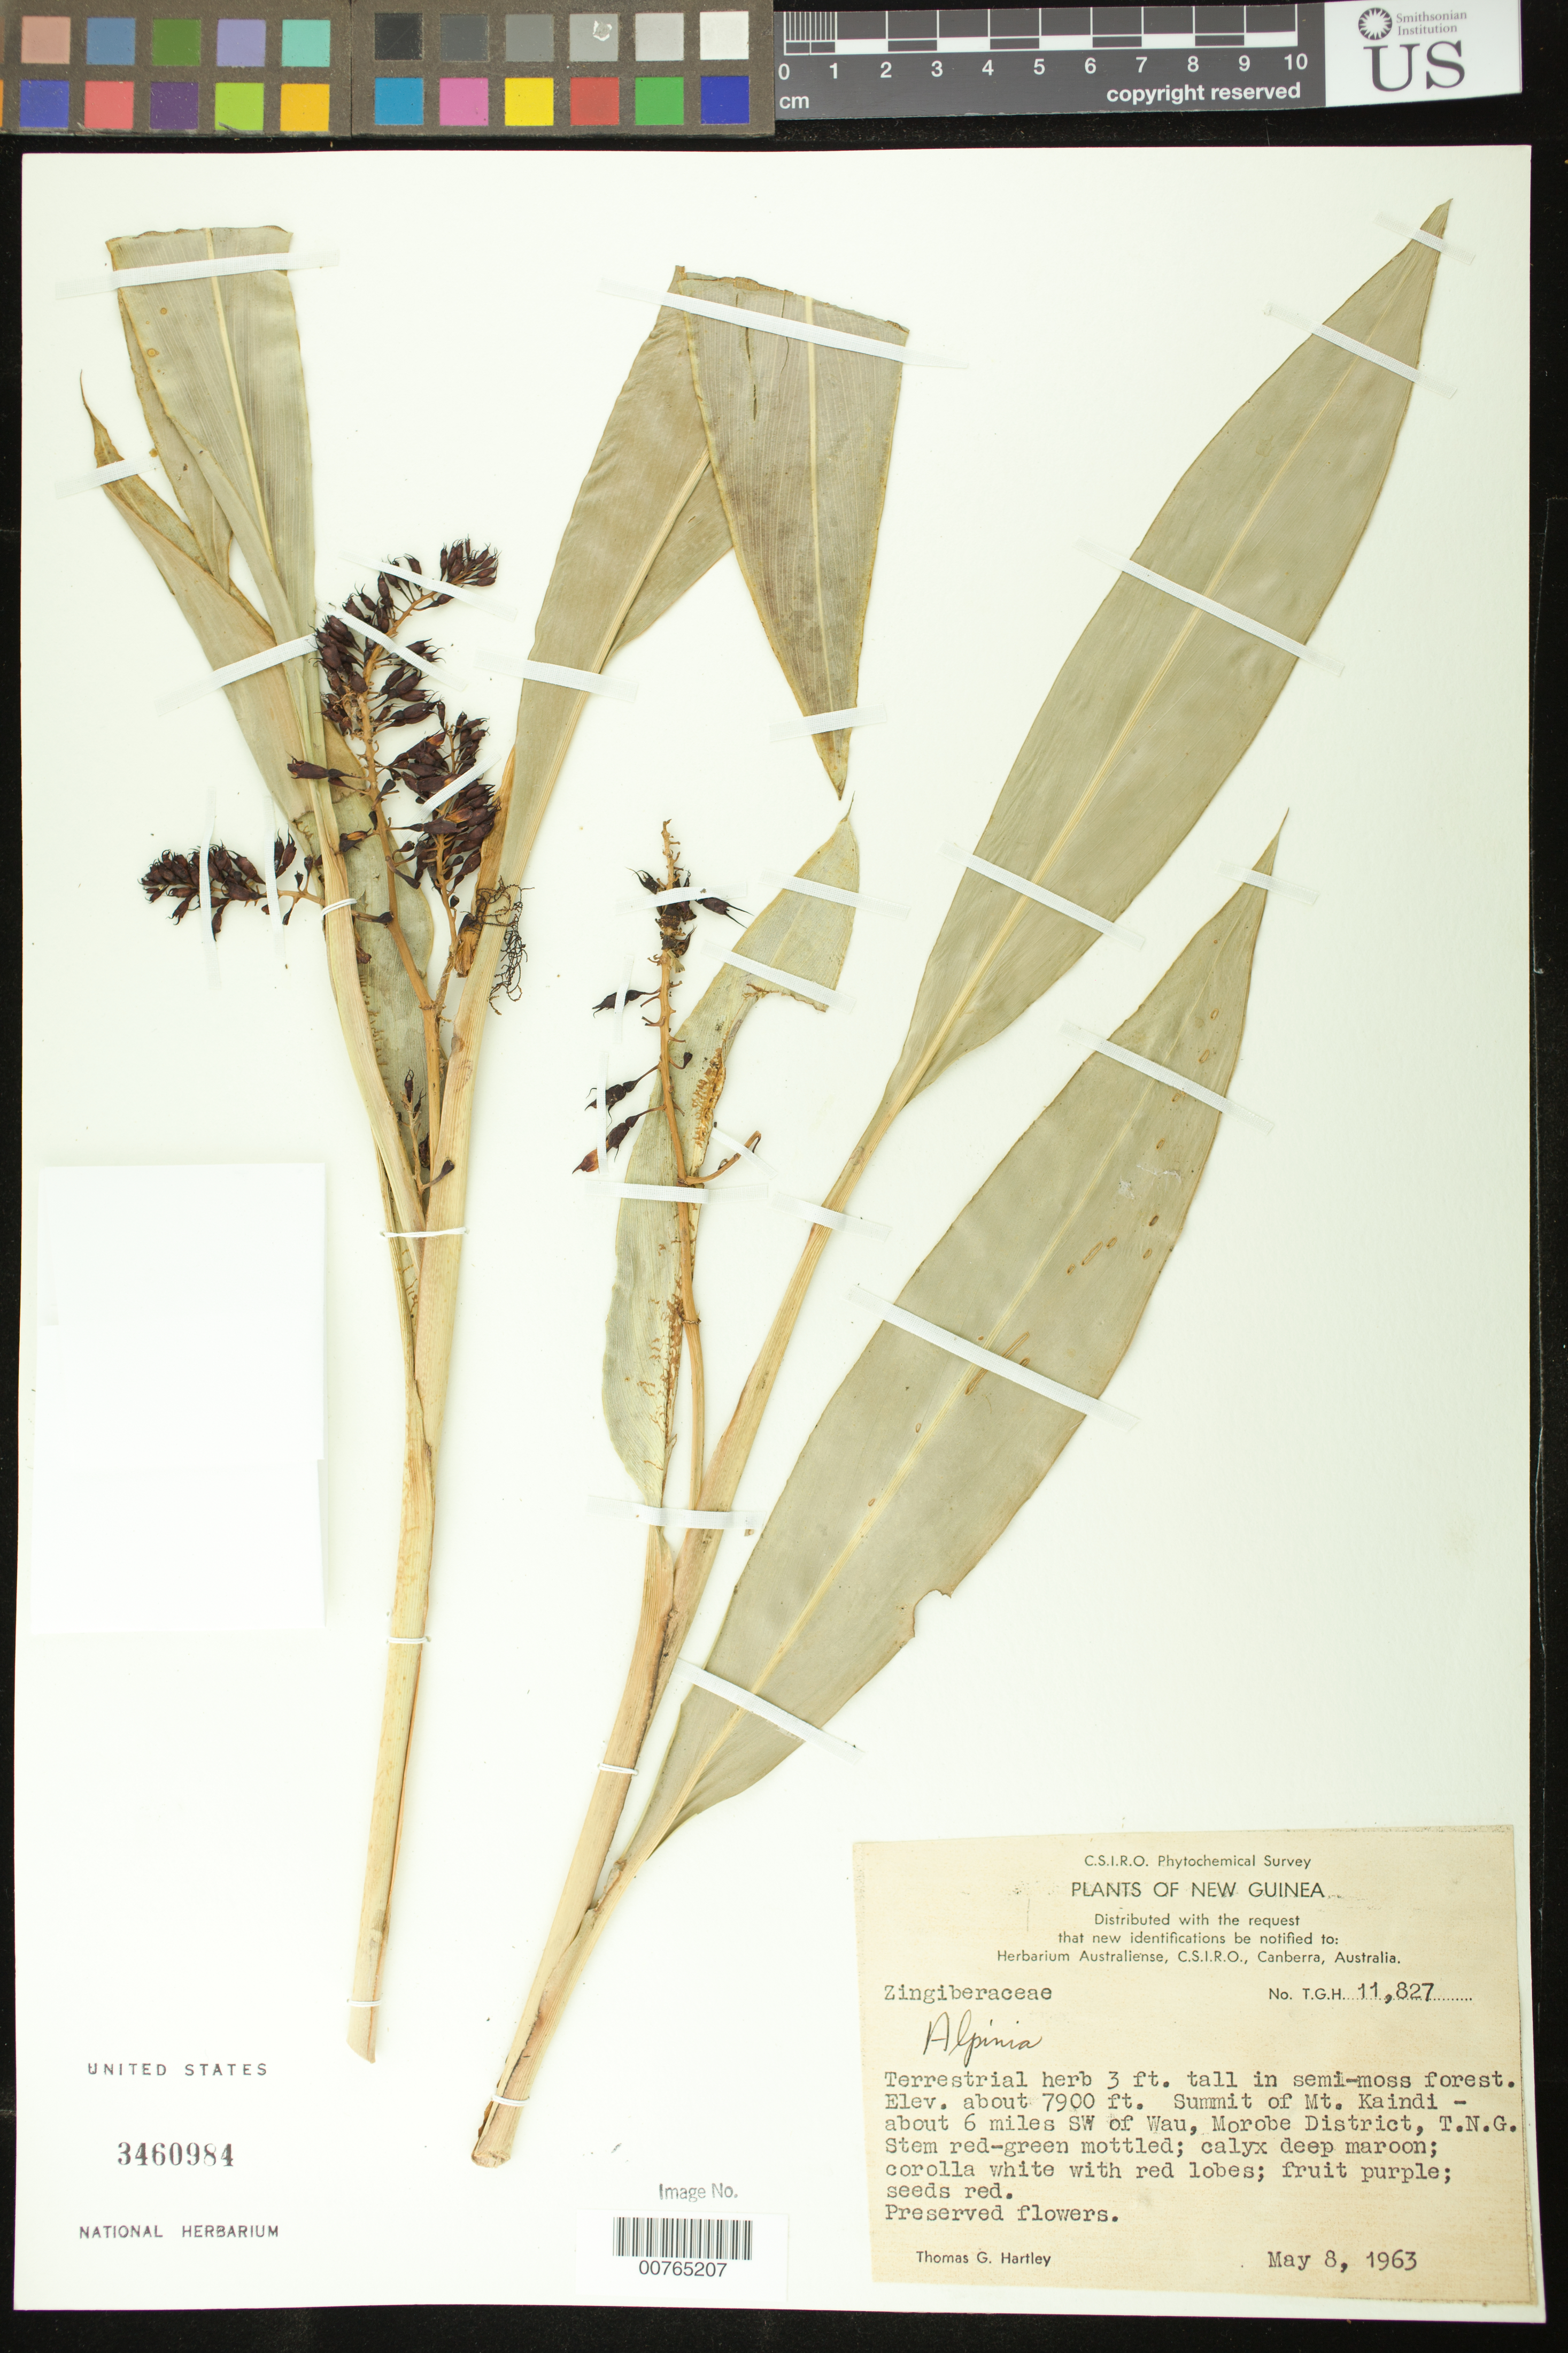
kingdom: Plantae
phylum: Tracheophyta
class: Liliopsida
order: Zingiberales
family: Zingiberaceae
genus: Alpinia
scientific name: Alpinia sp.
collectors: T. G. Hartley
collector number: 11827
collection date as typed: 08 May1963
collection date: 1963-05-08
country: Papua New Guinea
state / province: Morobe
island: New Guinea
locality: Summit of Mt. Kaindi, 6 miles SW of Wau.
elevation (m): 2408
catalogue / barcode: US 3460984